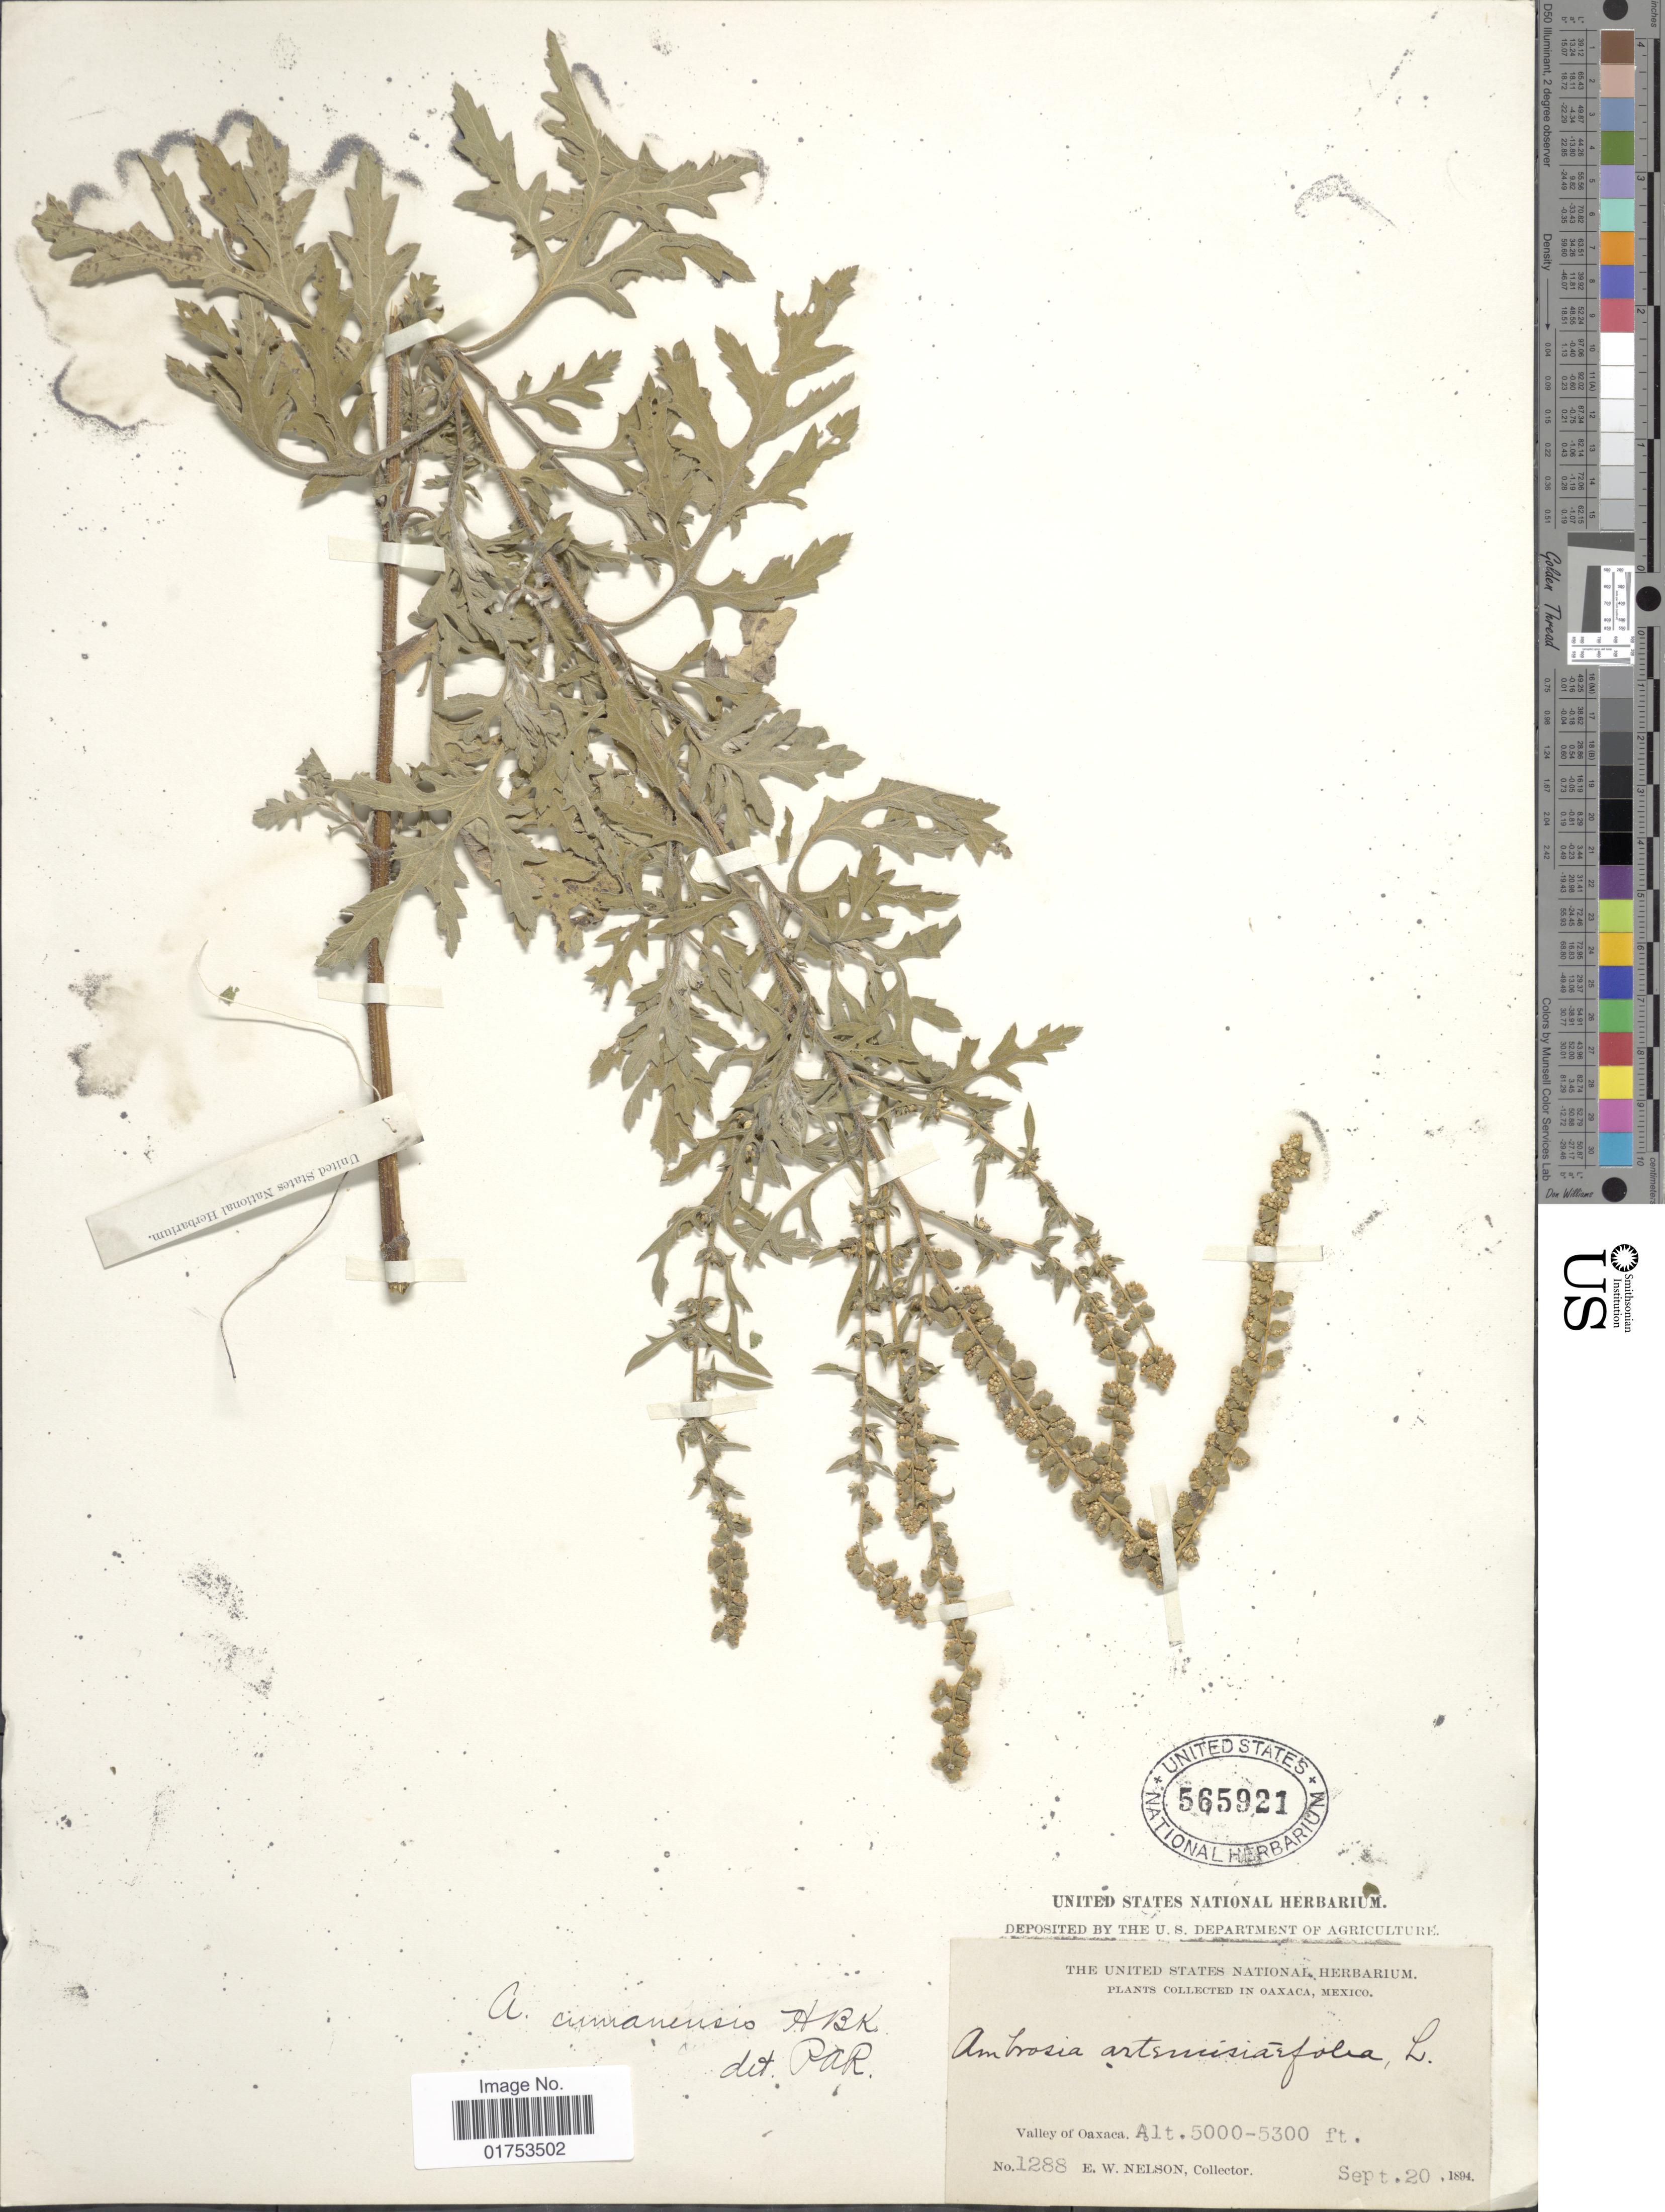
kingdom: Plantae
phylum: Tracheophyta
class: Magnoliopsida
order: Asterales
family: Asteraceae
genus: Ambrosia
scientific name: Ambrosia cumanensis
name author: Kunth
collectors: E. W. Nelson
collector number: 1288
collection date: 1894-09-20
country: Mexico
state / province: Oaxaca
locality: Valley of Oaxaca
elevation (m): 1524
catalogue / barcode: US 565921